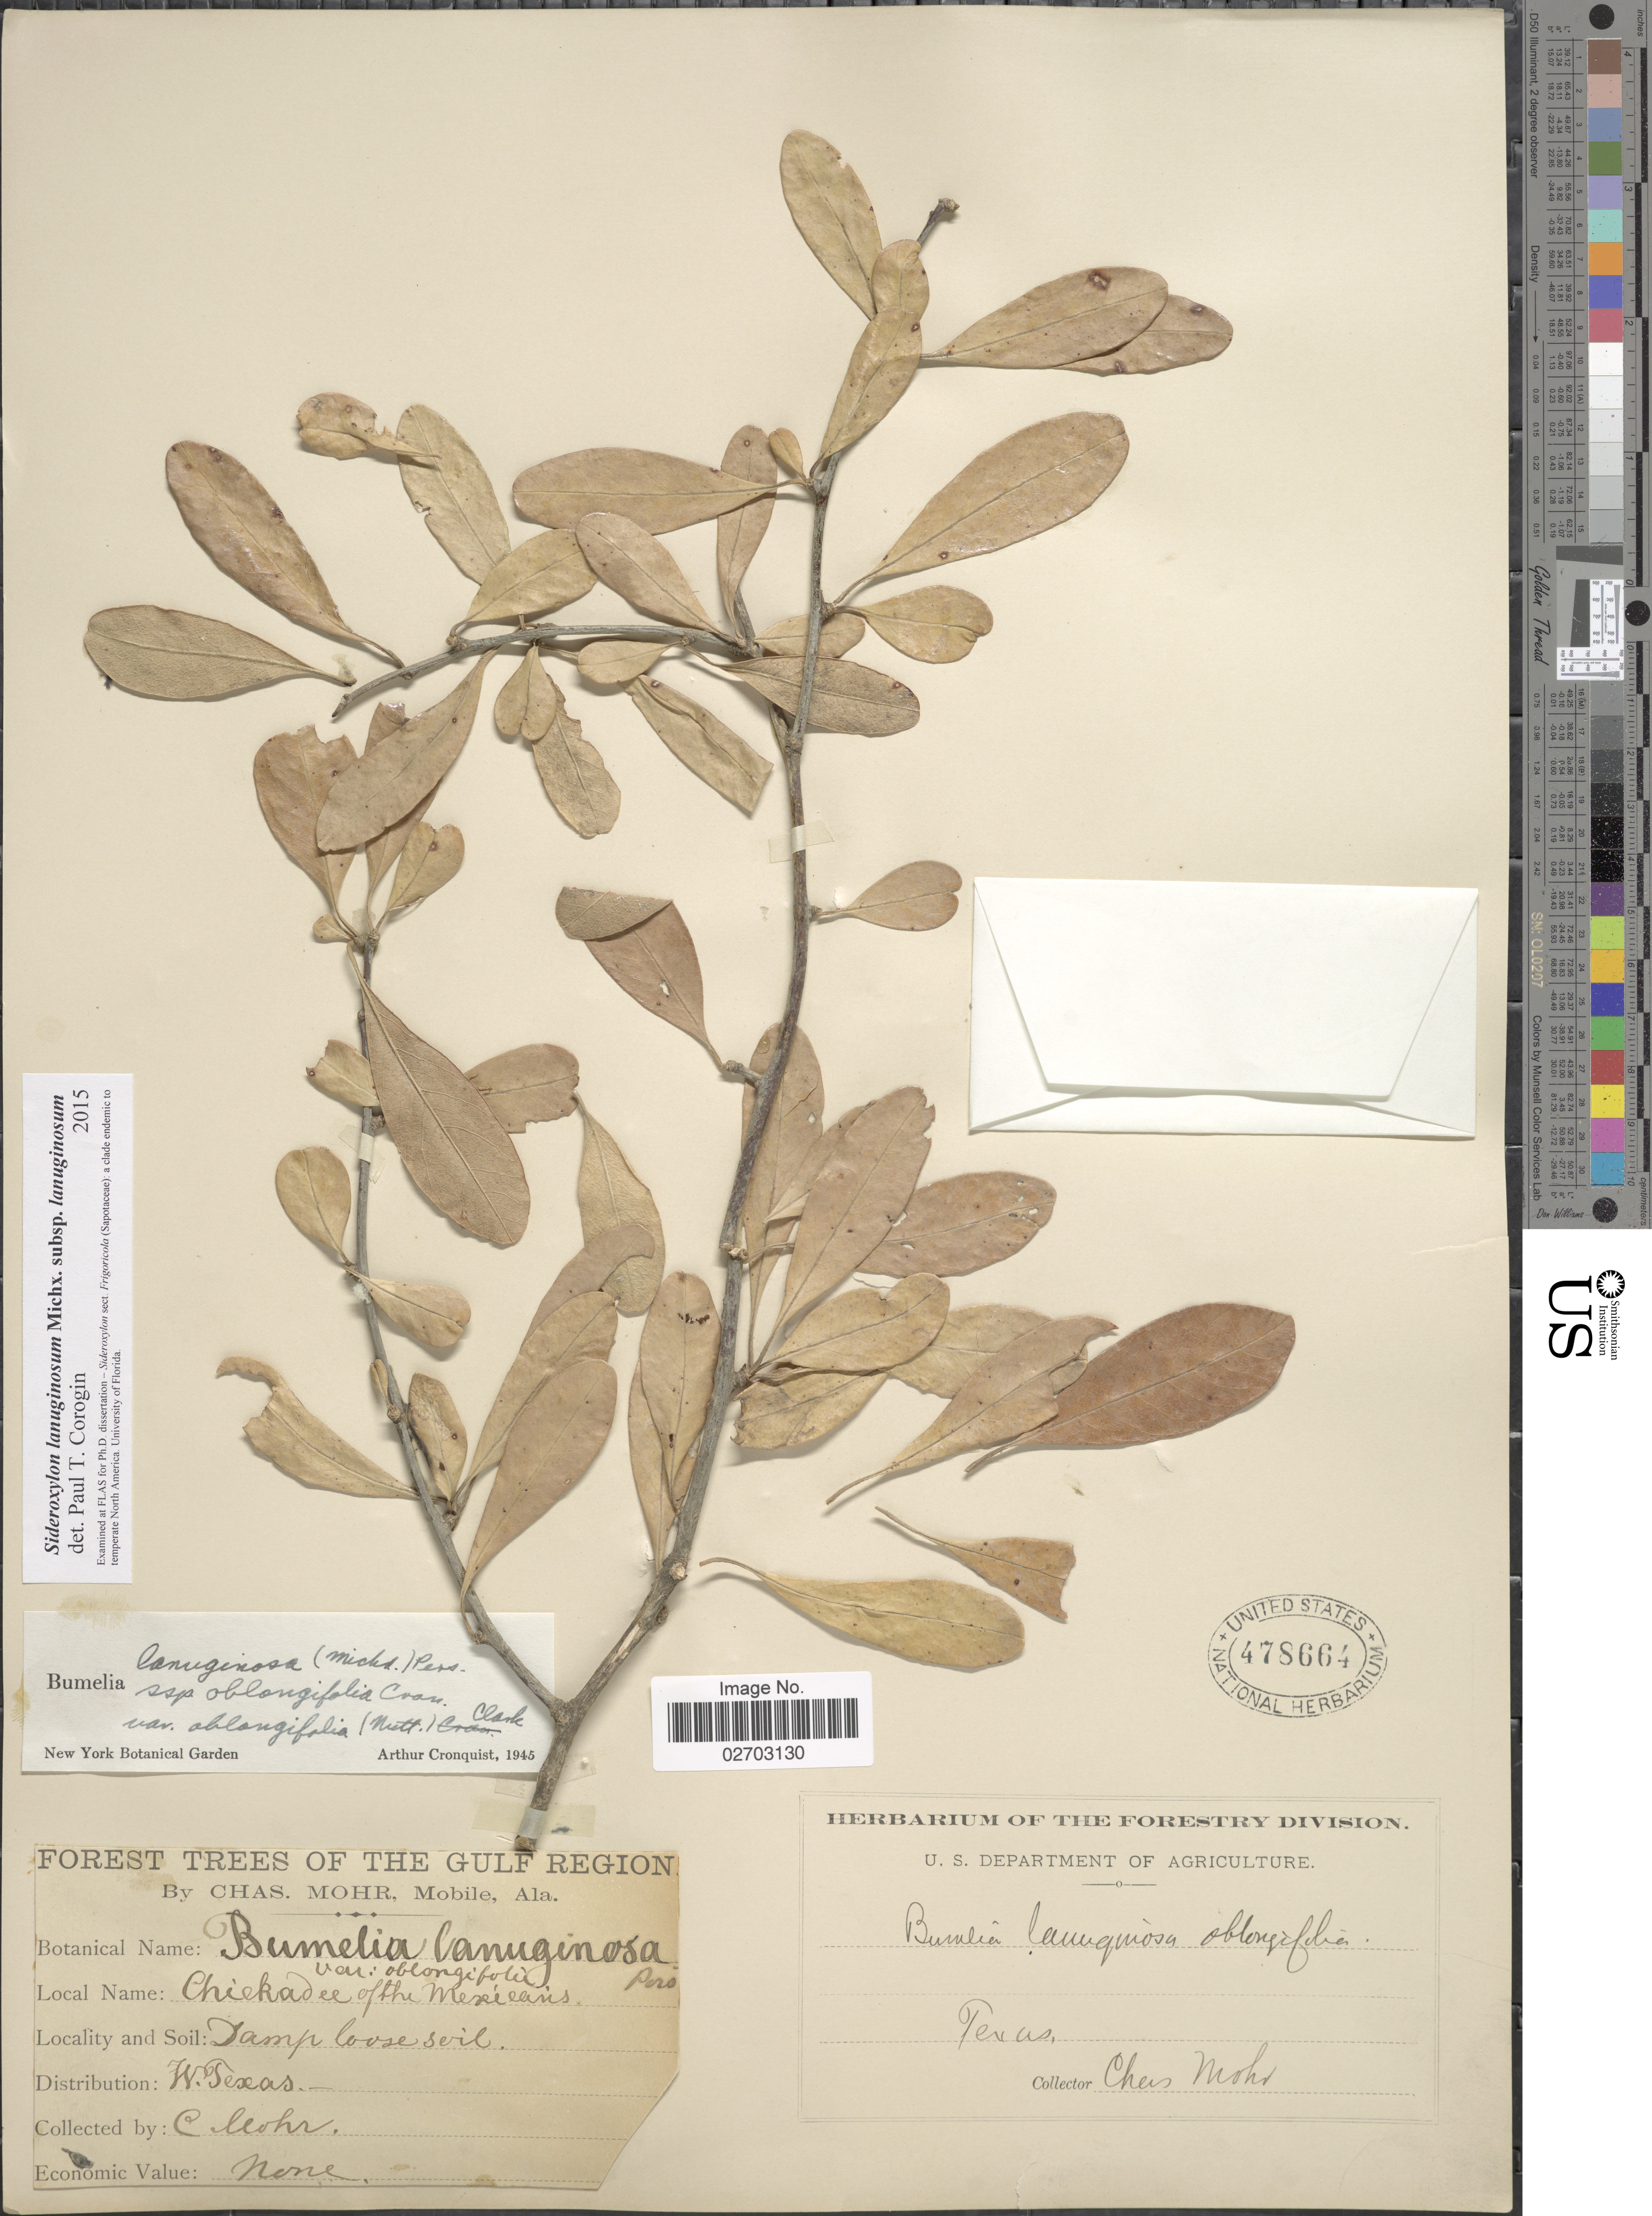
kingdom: Plantae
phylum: Tracheophyta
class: Magnoliopsida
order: Ericales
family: Sapotaceae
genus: Sideroxylon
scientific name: Sideroxylon lanuginosum subsp. lanuginosum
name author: Michx.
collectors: C. T. Mohr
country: United States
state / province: Texas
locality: Forest Trees of the Gulf Station, W. Texas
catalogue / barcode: US 478664